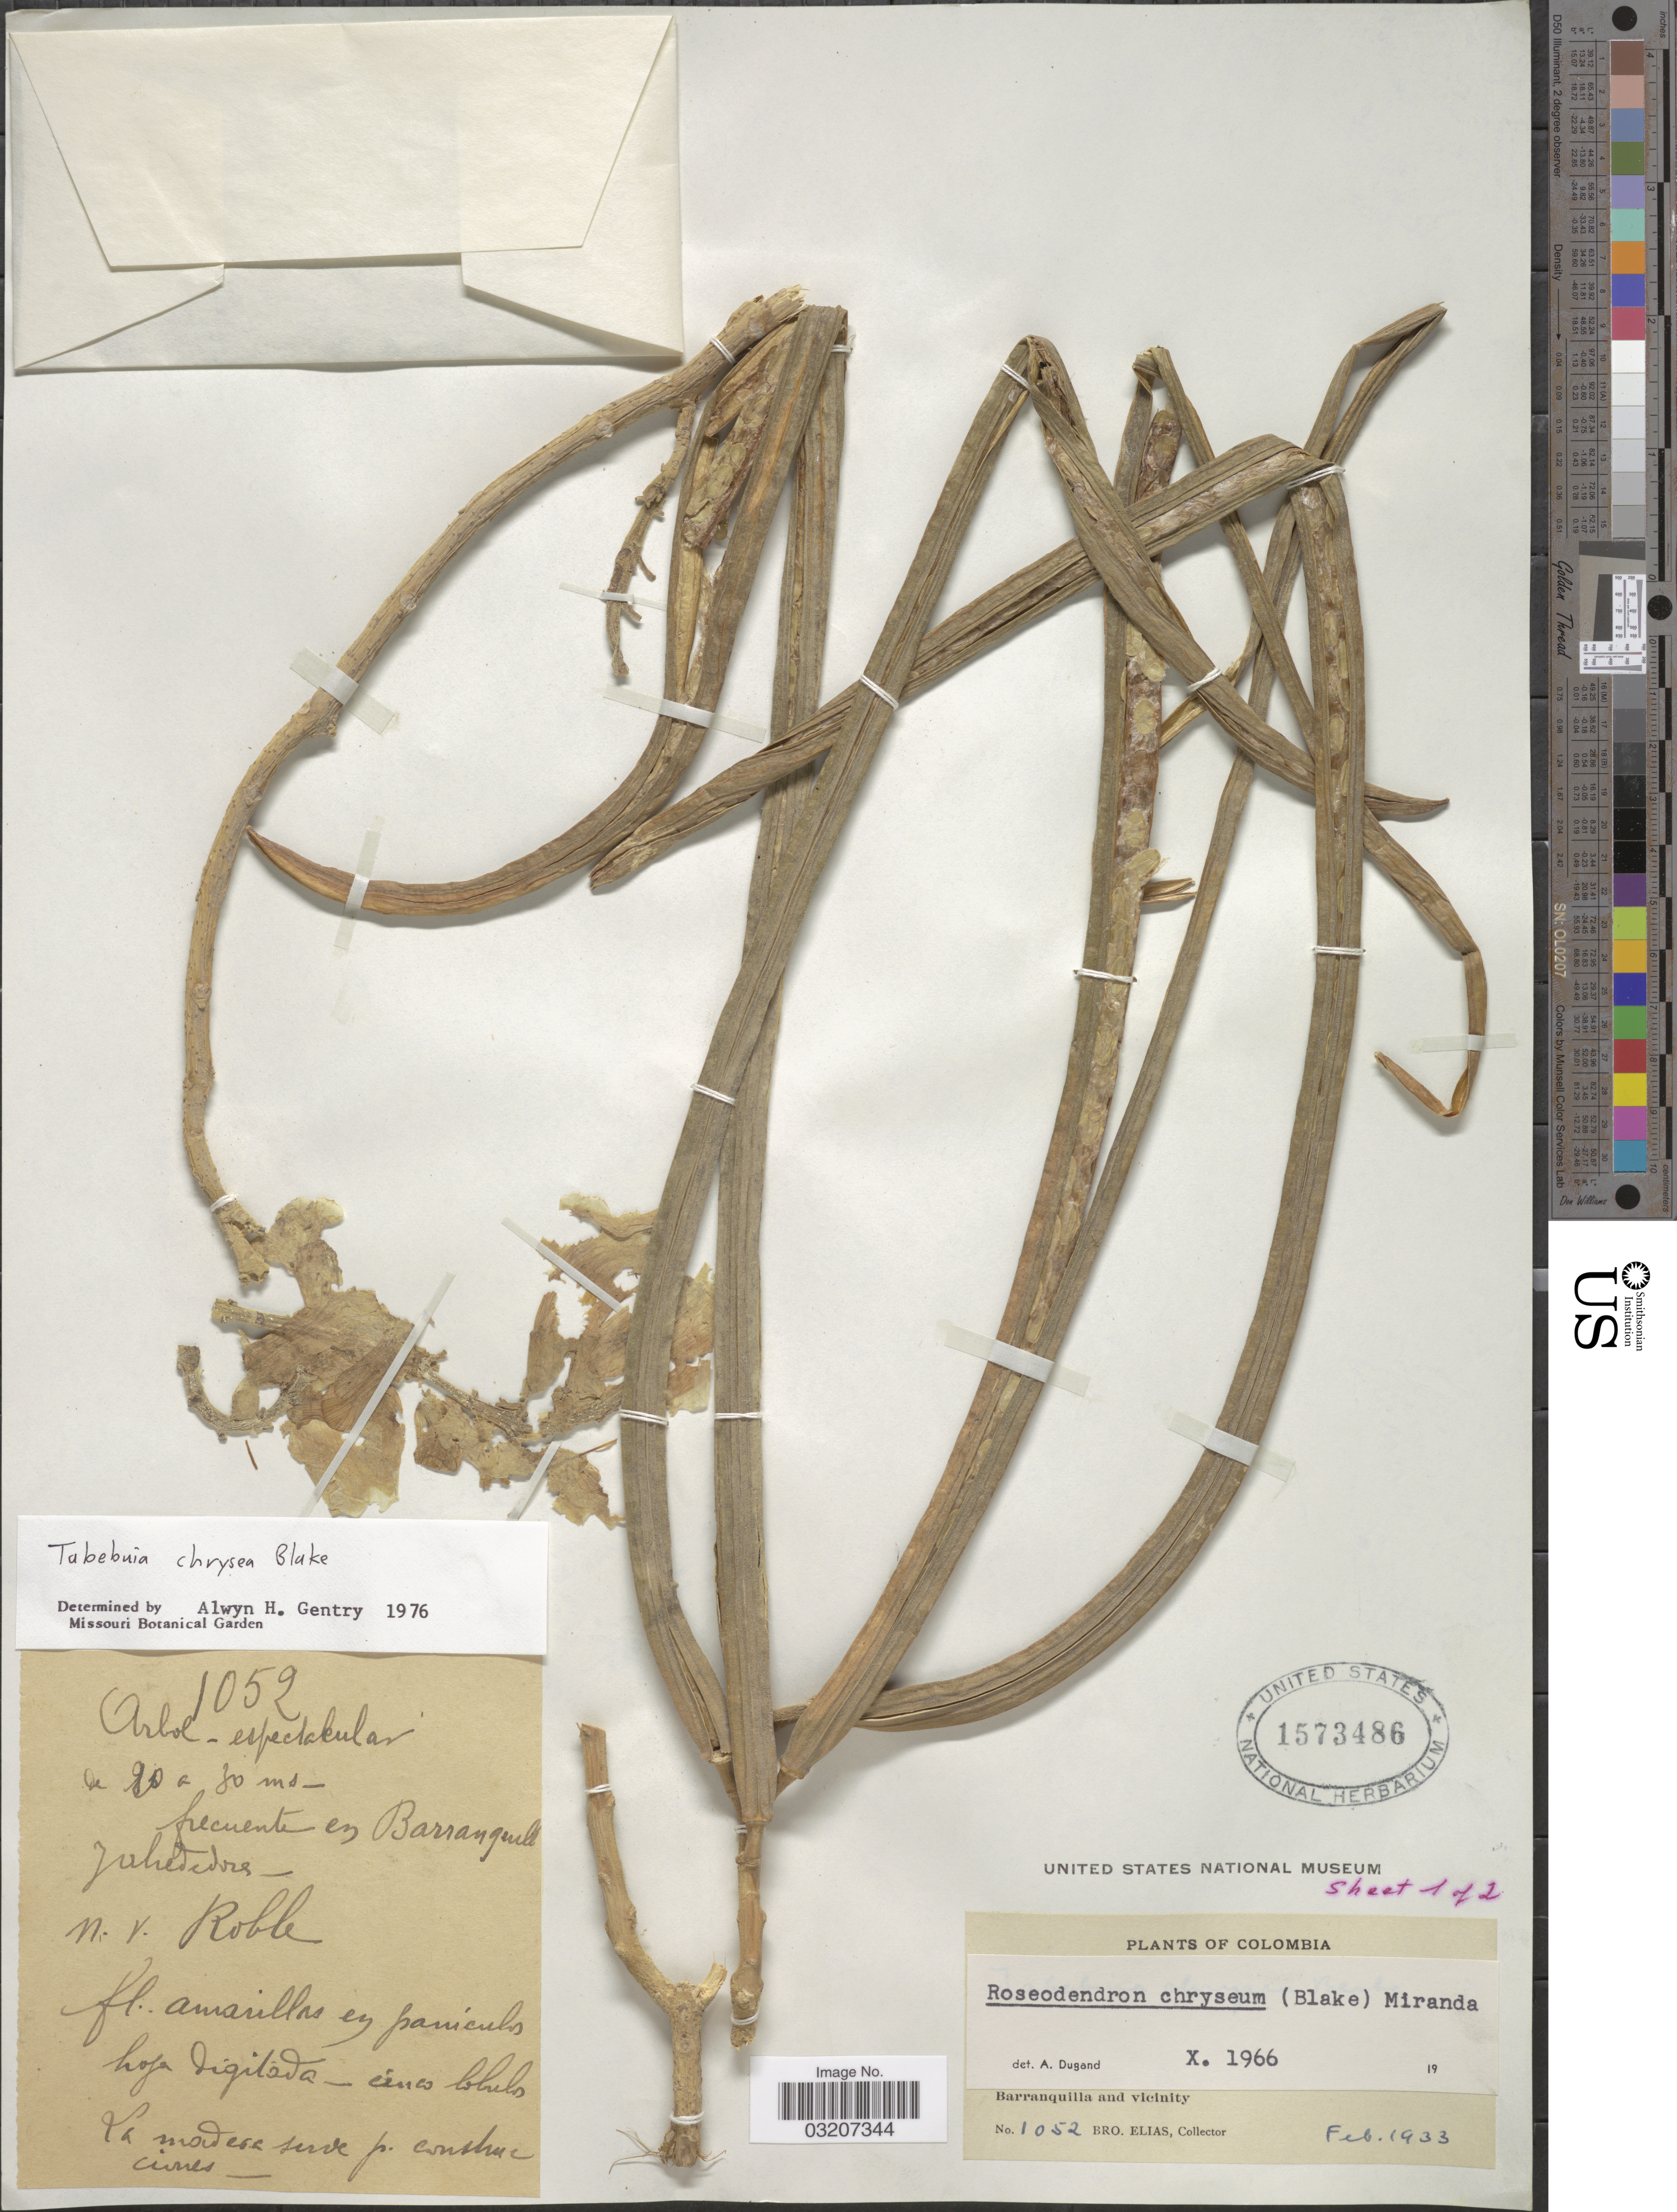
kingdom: Plantae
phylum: Tracheophyta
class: Magnoliopsida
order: Lamiales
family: Bignoniaceae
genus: Roseodendron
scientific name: Roseodendron chryseum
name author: (S.F. Blake) Miranda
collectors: Bro. Elias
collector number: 1052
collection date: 1933-02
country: Colombia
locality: Barranquilla and vicinity.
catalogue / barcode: US 1573486